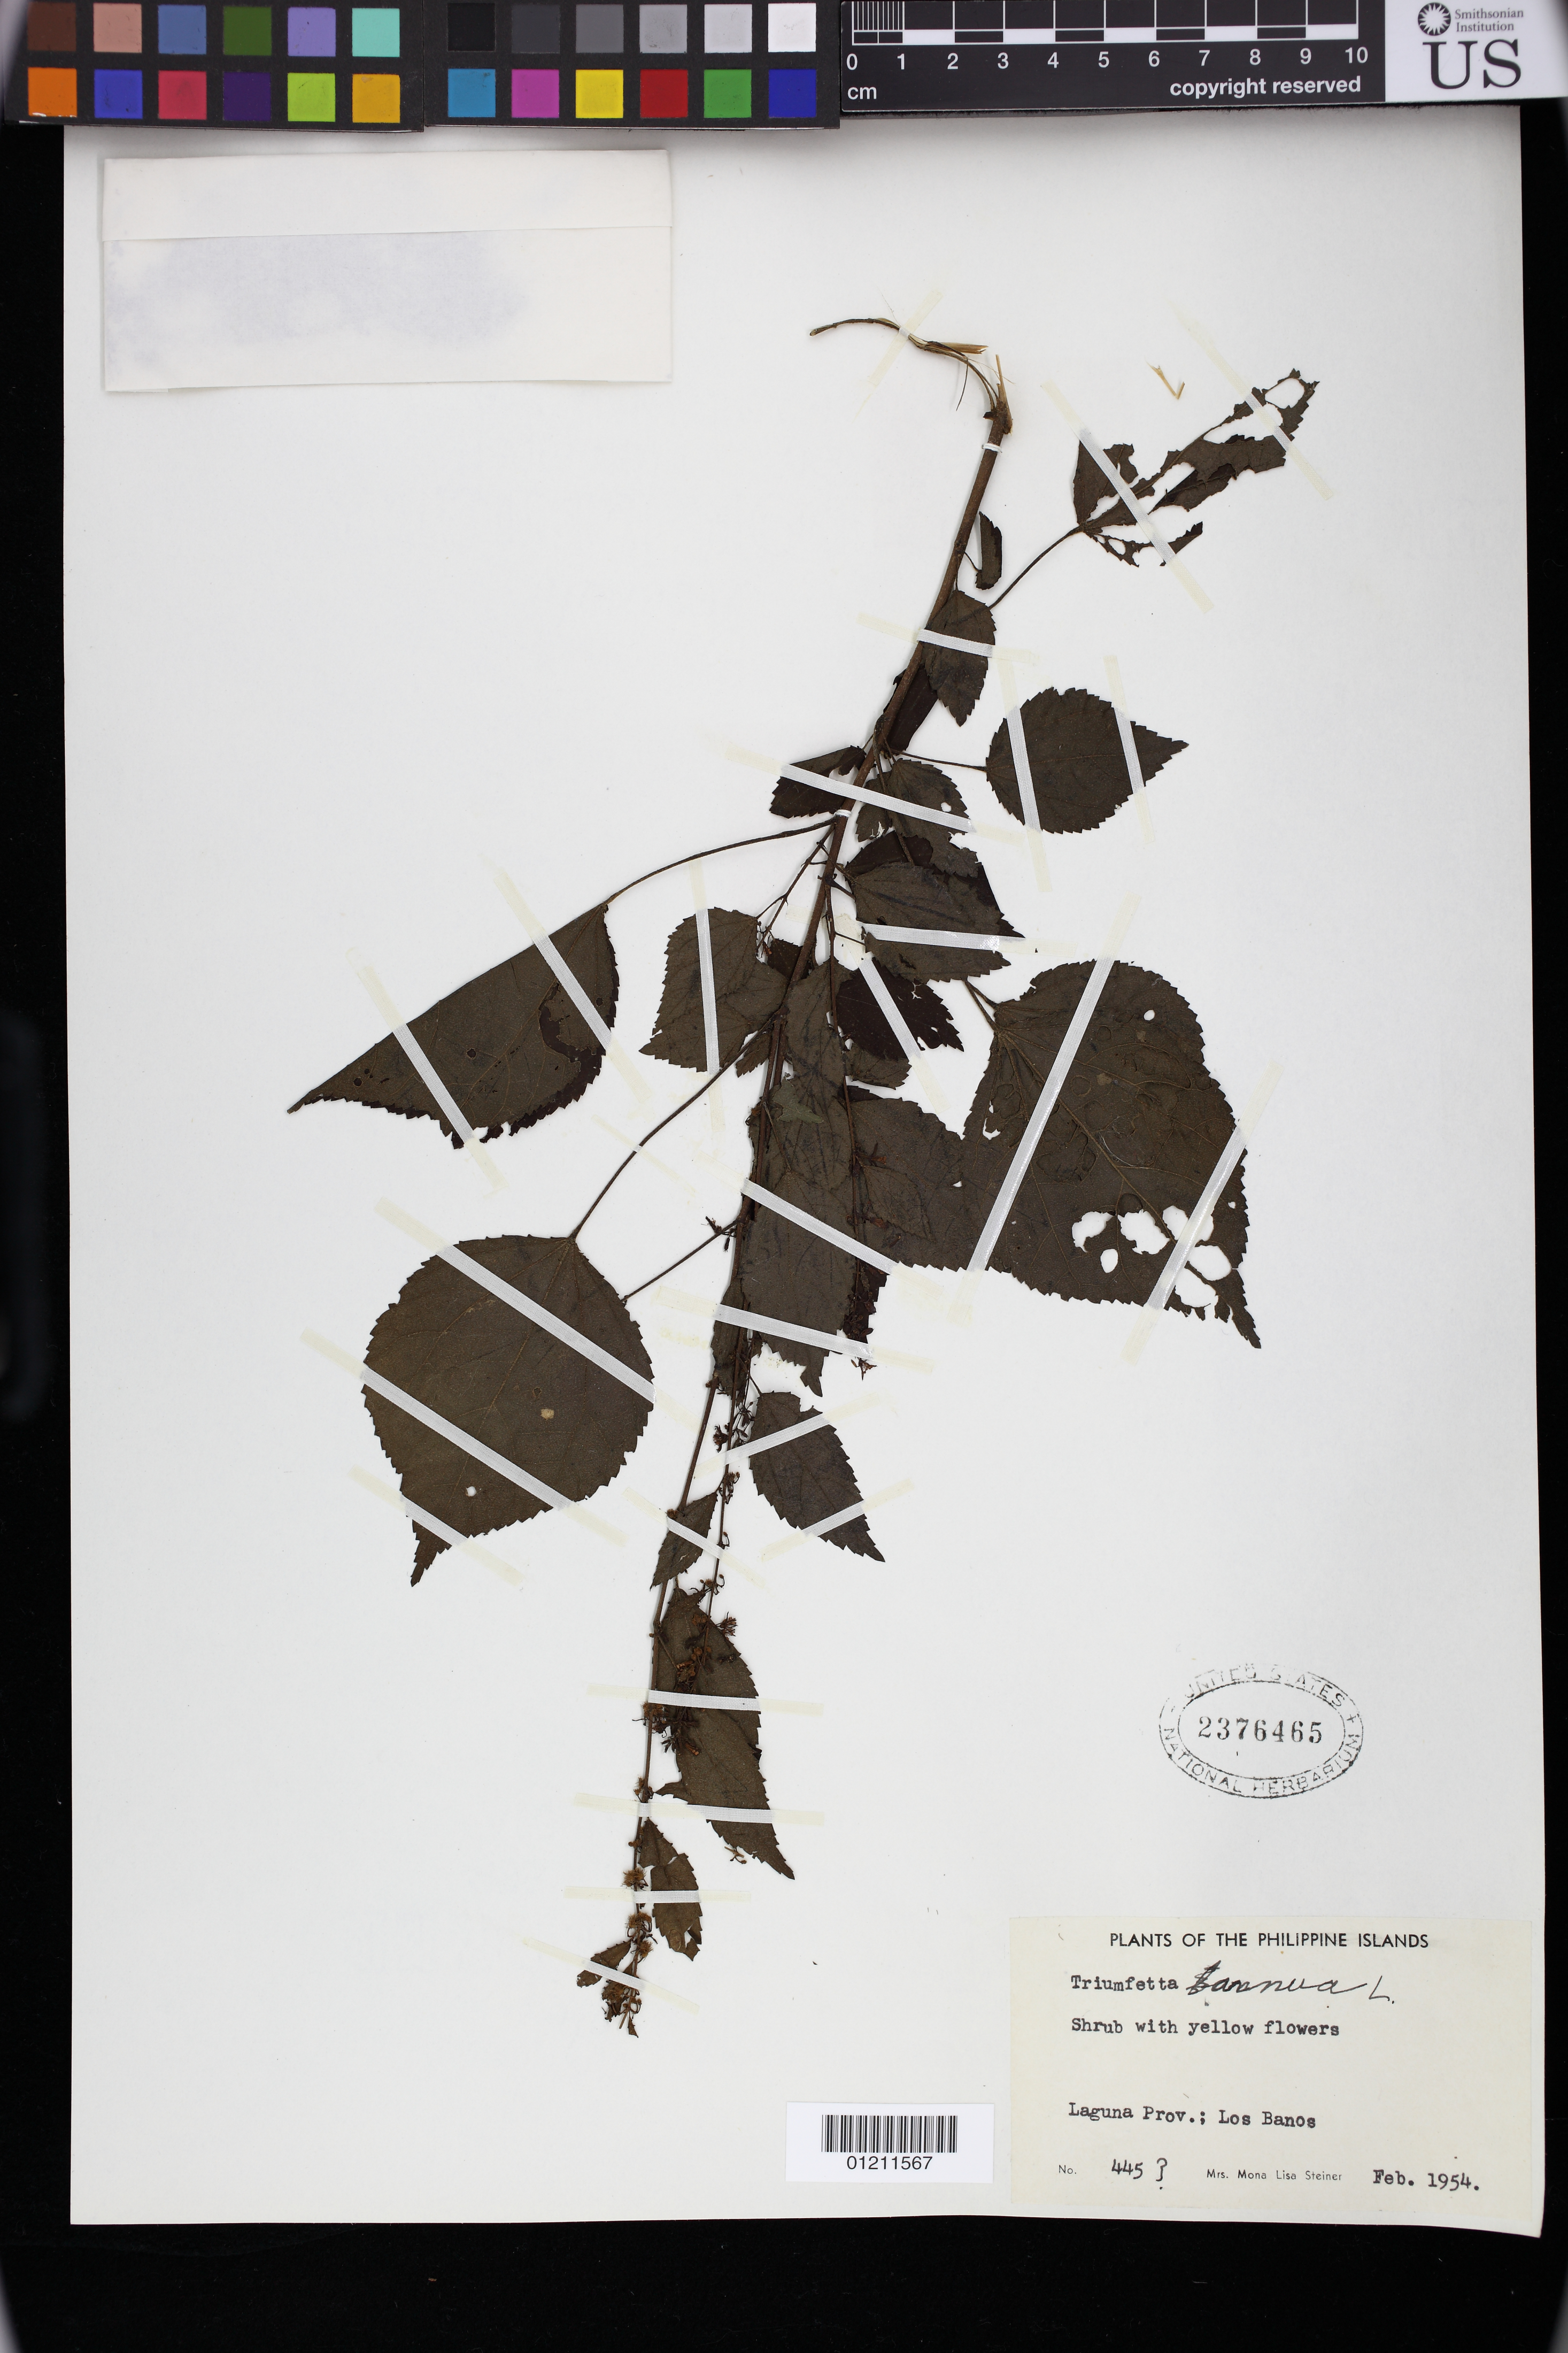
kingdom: Plantae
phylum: Tracheophyta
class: Magnoliopsida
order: Malvales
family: Malvaceae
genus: Triumfetta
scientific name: Triumfetta annua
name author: L.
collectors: M. Steiner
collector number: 445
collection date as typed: Feb 1954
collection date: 1954-02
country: Philippines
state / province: Calabarzon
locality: Laguna Prov.; Los Banos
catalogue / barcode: US 2376465